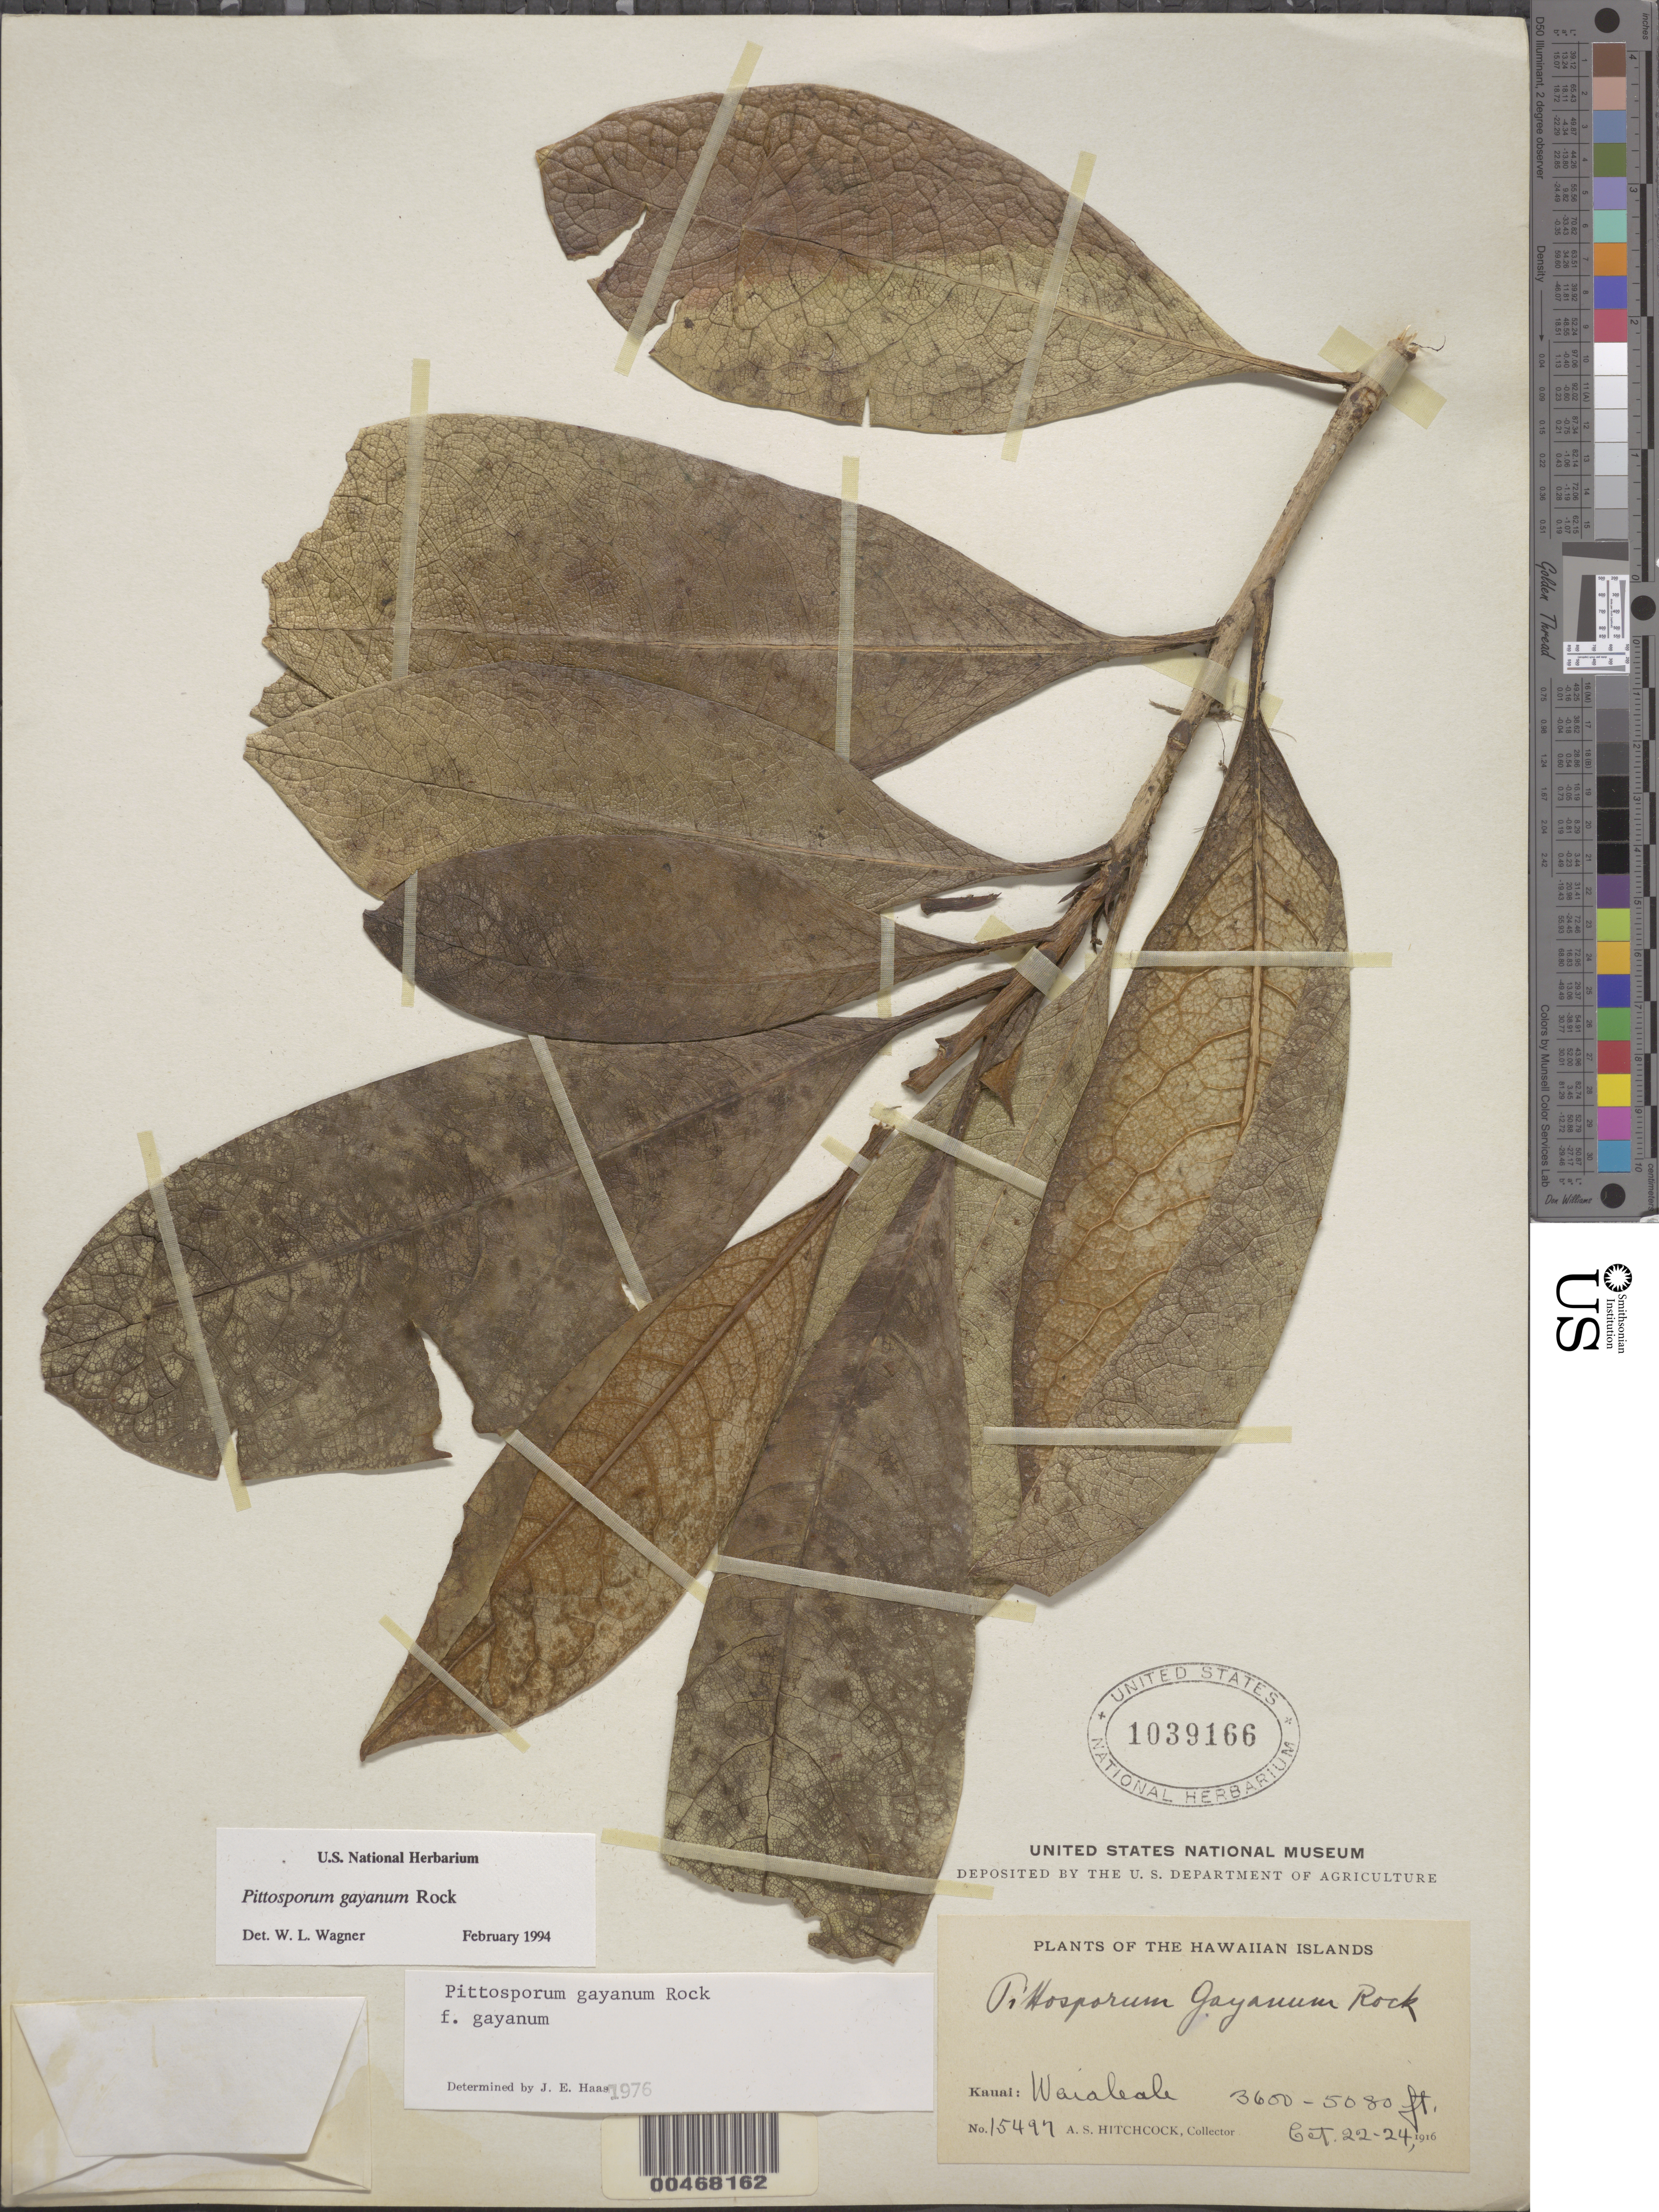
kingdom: Plantae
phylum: Tracheophyta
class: Magnoliopsida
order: Apiales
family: Pittosporaceae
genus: Pittosporum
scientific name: Pittosporum gayanum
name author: Rock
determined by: Wagner, W. L., (BOT), Smithsonian Institution - National Museum of Natural History (UNITED STATES)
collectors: A. S. Hitchcock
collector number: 15497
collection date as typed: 22 Oct 1916 to 24 Oct 1916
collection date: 1916-10-22/1916-10-24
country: United States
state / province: Hawaii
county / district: Kauai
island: Kaua'i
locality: Waialeale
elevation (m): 1097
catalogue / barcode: US 1039166